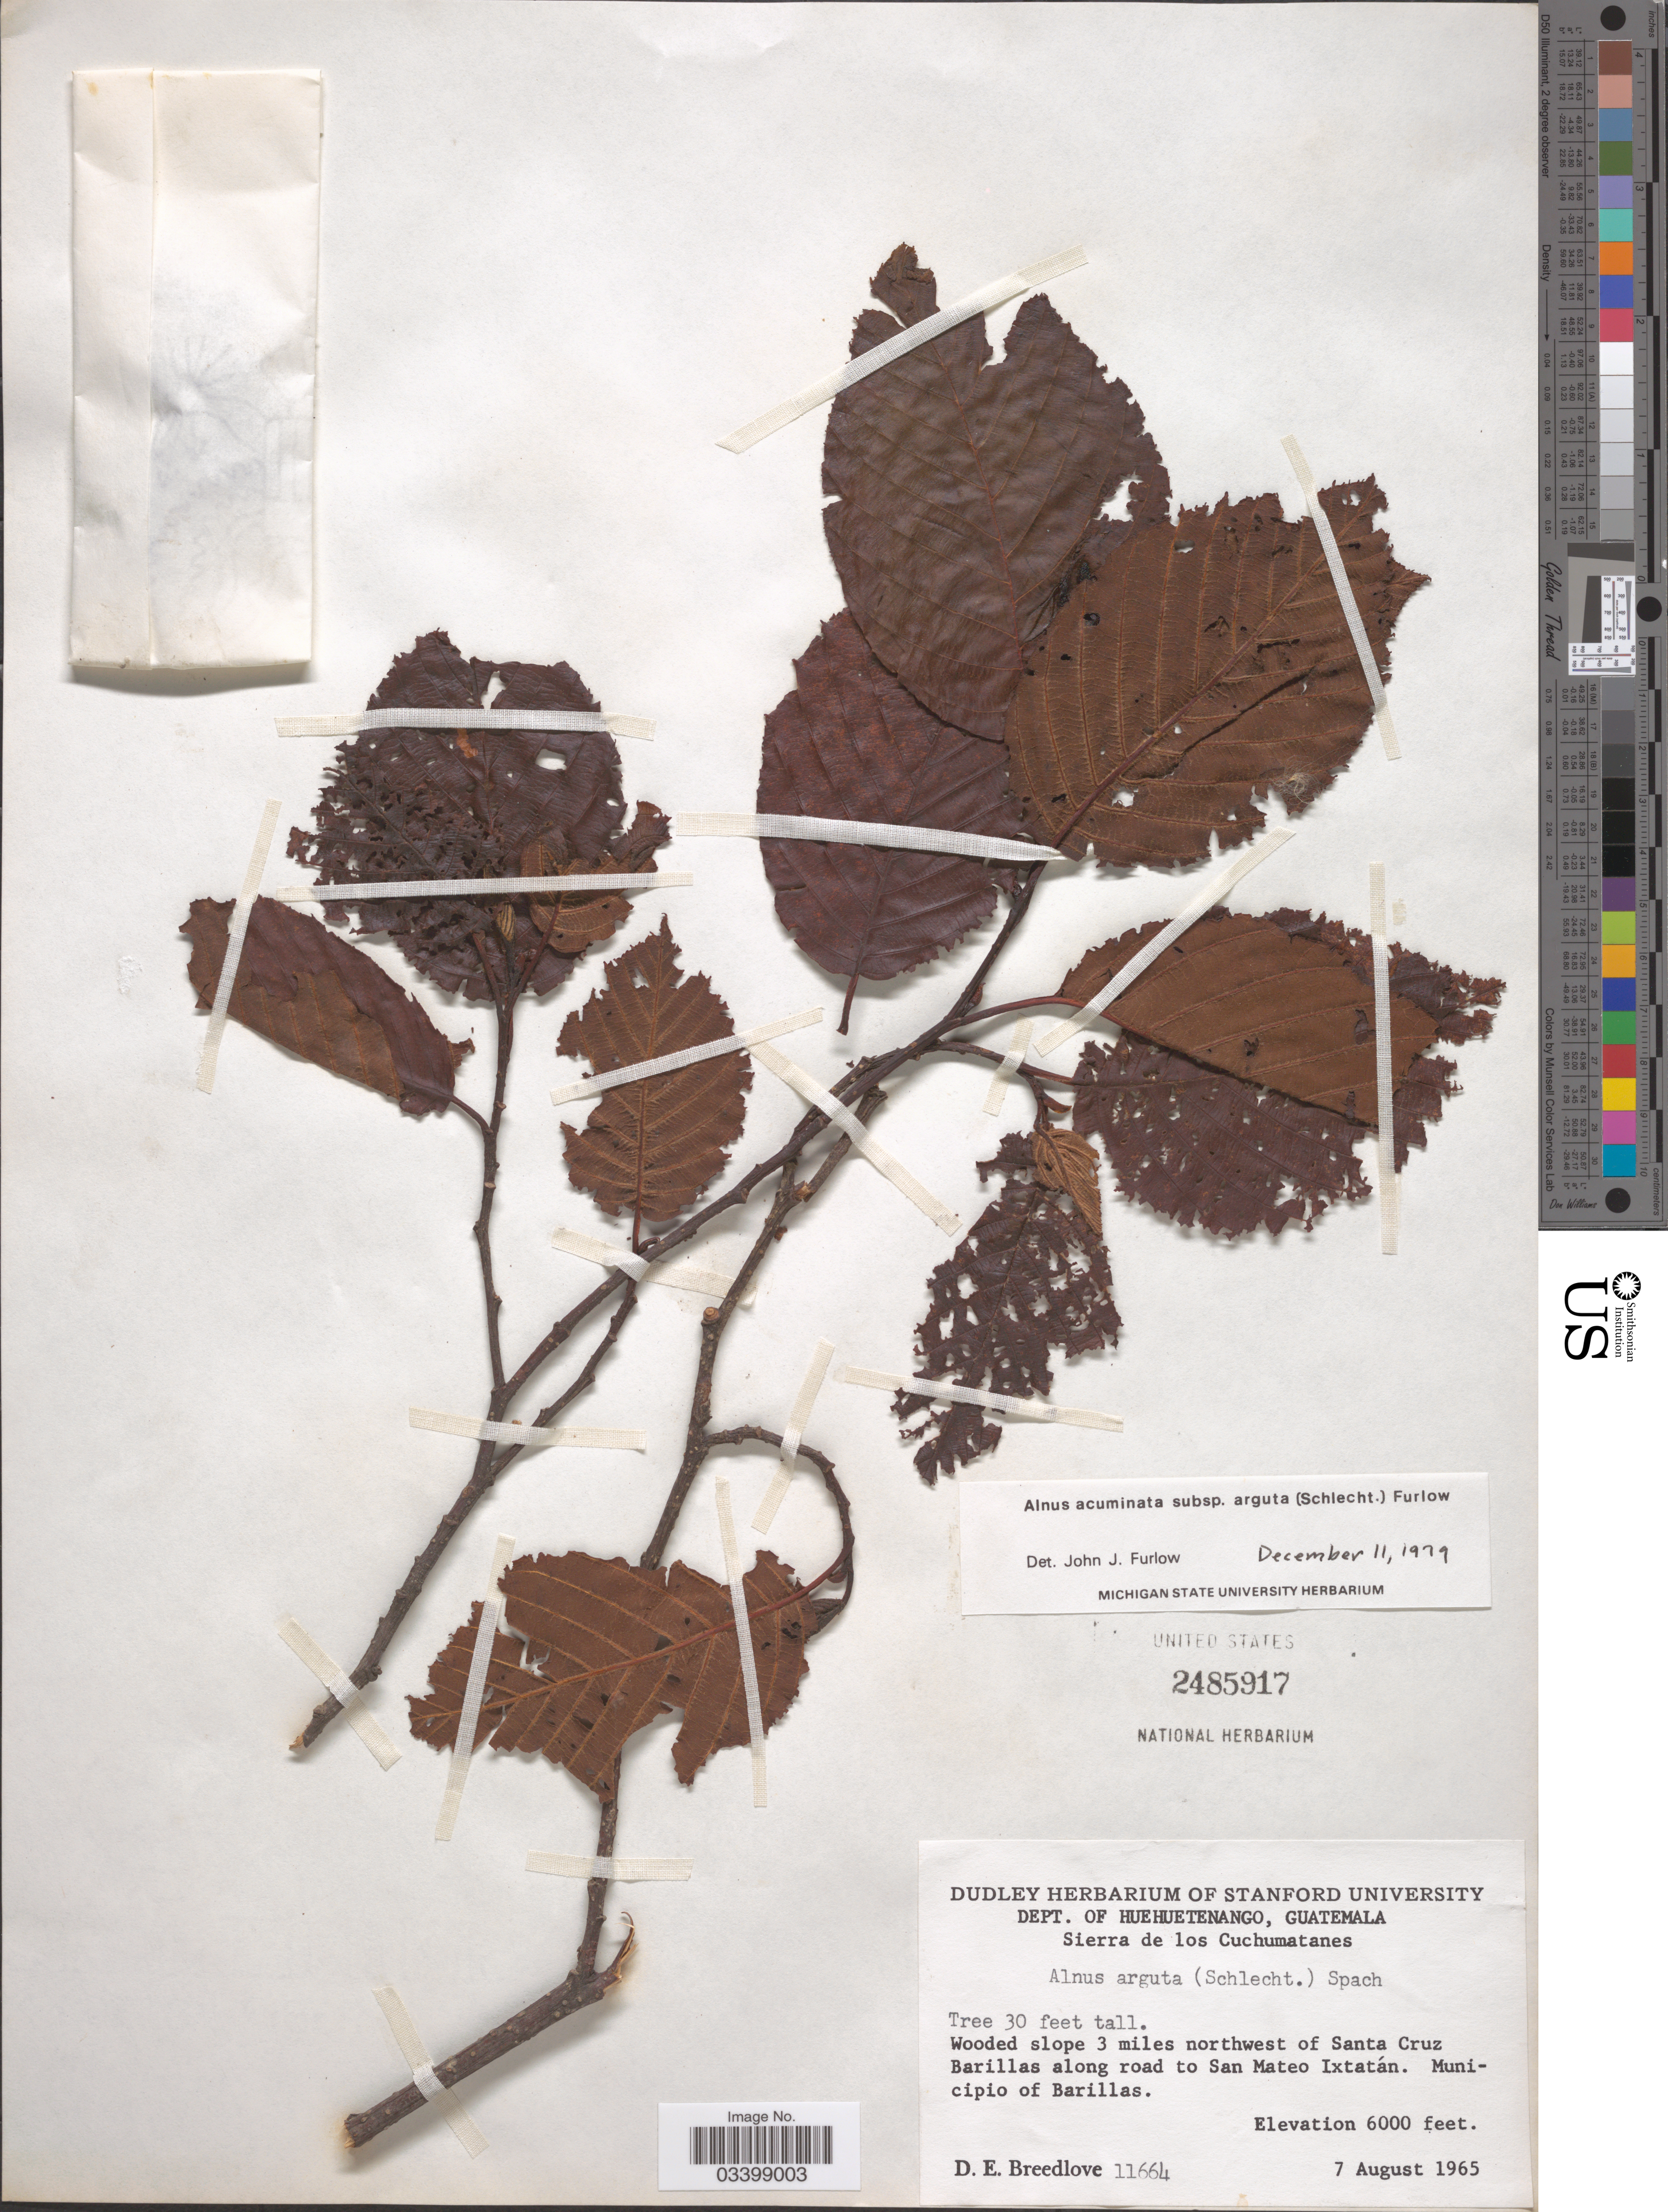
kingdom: Plantae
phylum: Tracheophyta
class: Magnoliopsida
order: Fagales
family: Betulaceae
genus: Alnus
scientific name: Alnus acuminata subsp. arguta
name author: (Schltdl.) Furlow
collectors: D. E. Breedlove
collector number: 11664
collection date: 1965-08-07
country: Guatemala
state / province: Huehuetenango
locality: Dept. of Huehuetenango. Sierra de los Cuchumatanes. Wooded slope 3 miles northwest of Santa Cruz Barillas along road to San Mateo Ixtatán. Municipio of Barillas.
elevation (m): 1829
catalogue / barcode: US 2485917